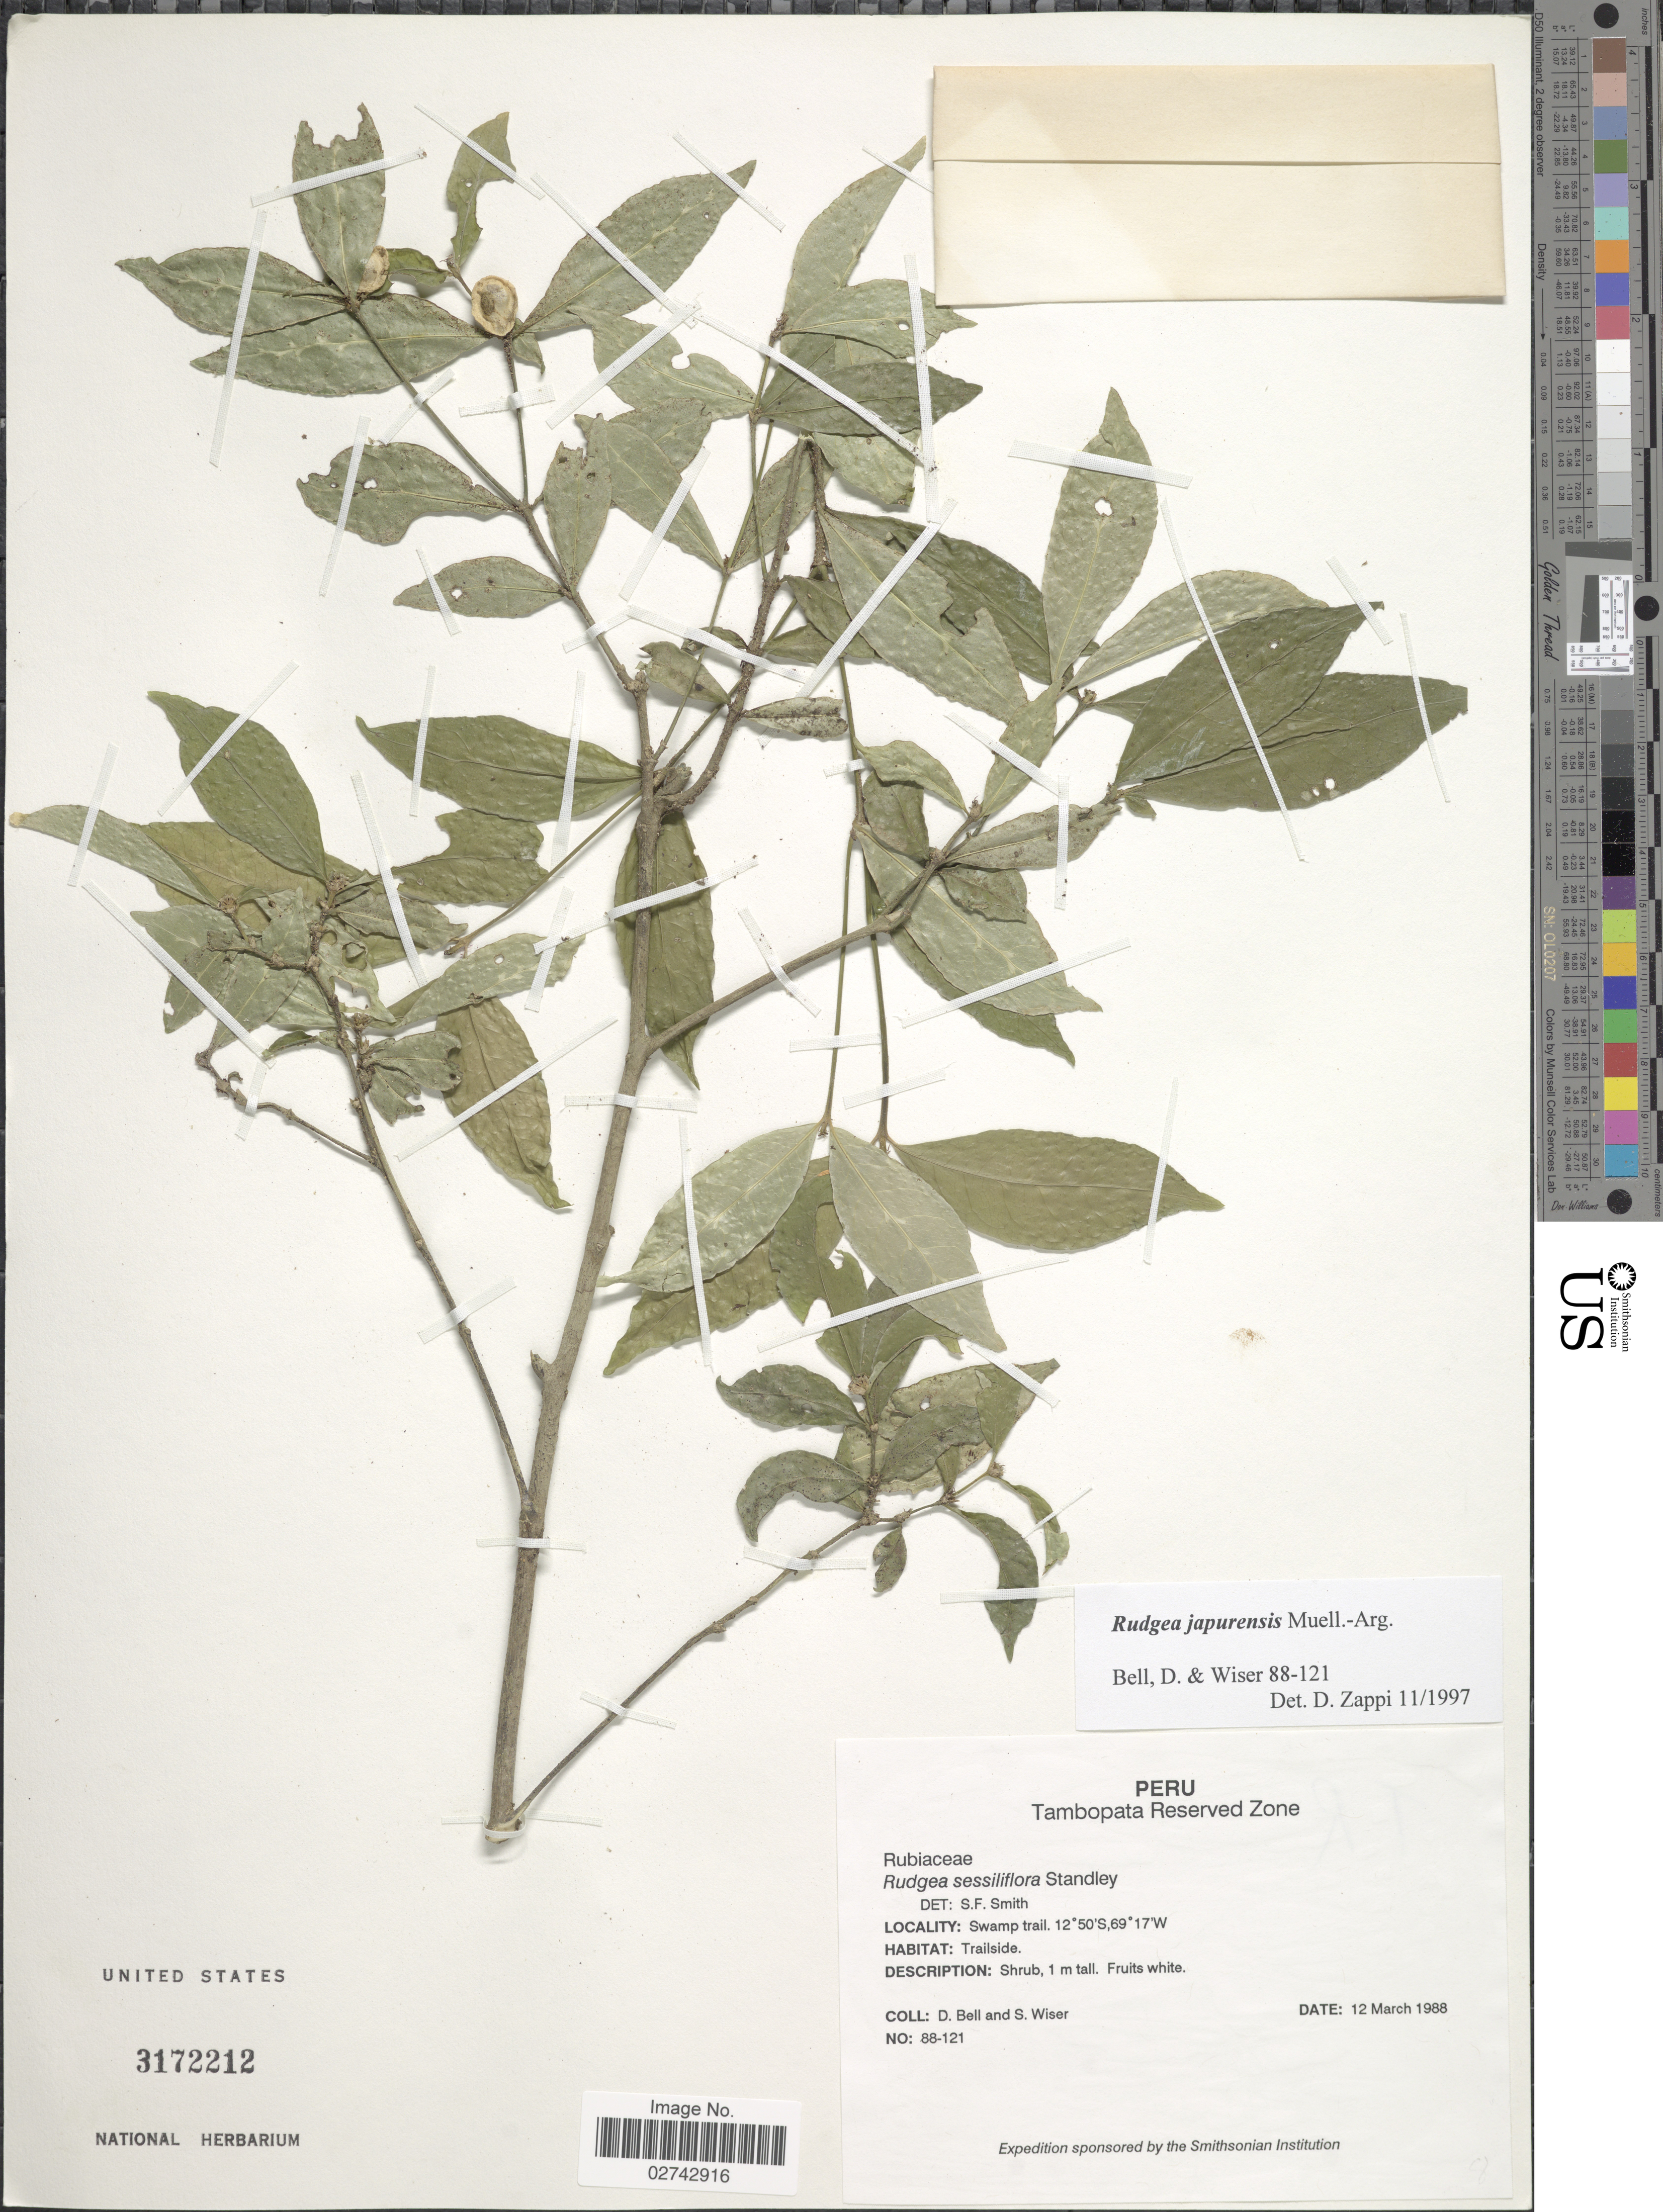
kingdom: Plantae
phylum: Tracheophyta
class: Magnoliopsida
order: Gentianales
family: Rubiaceae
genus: Rudgea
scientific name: Rudgea japurensis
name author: Müll. Arg.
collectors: D. A. Bell & S. Wiser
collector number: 88-121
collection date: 1988-03-12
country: Peru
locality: Tambopata Reserved Zone. Swamp Trail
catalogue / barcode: US 3172212